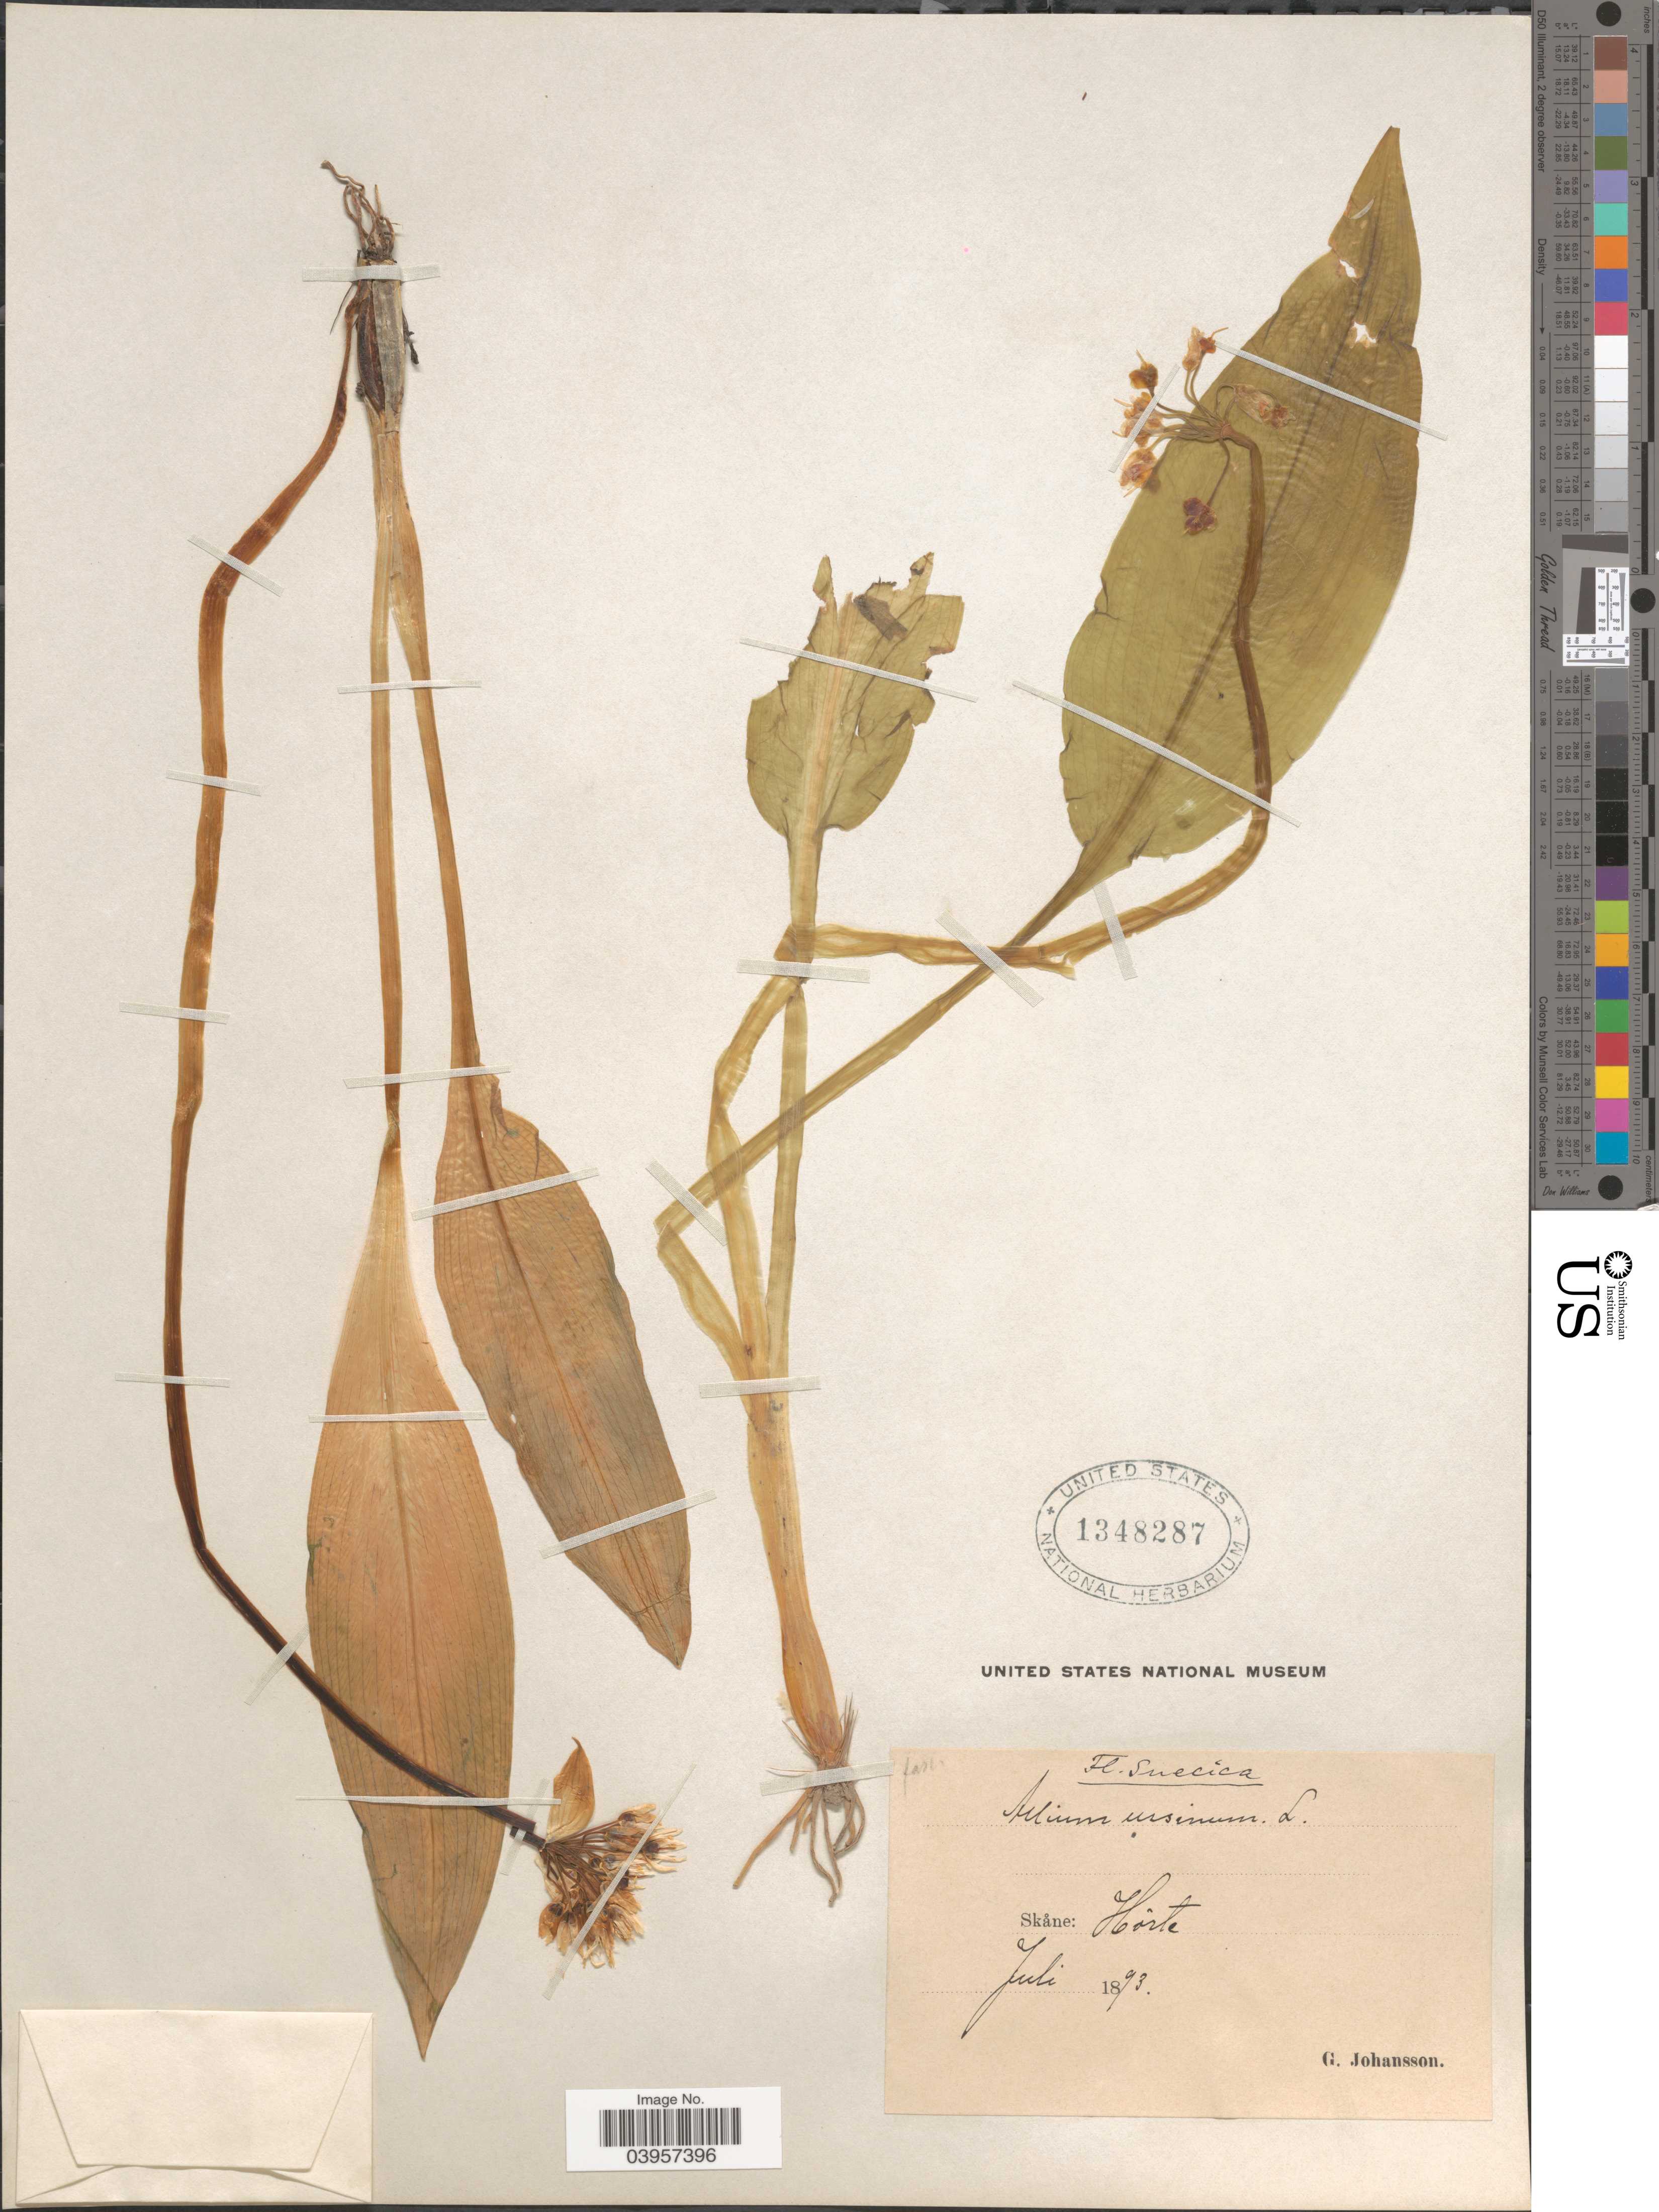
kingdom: Plantae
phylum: Tracheophyta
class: Liliopsida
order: Asparagales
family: Amaryllidaceae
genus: Allium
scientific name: Allium ursinum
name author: L.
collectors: G. Johansson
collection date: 1893-07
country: Sweden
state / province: Skåne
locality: Suecica. Hôrte.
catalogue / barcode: US 1348287